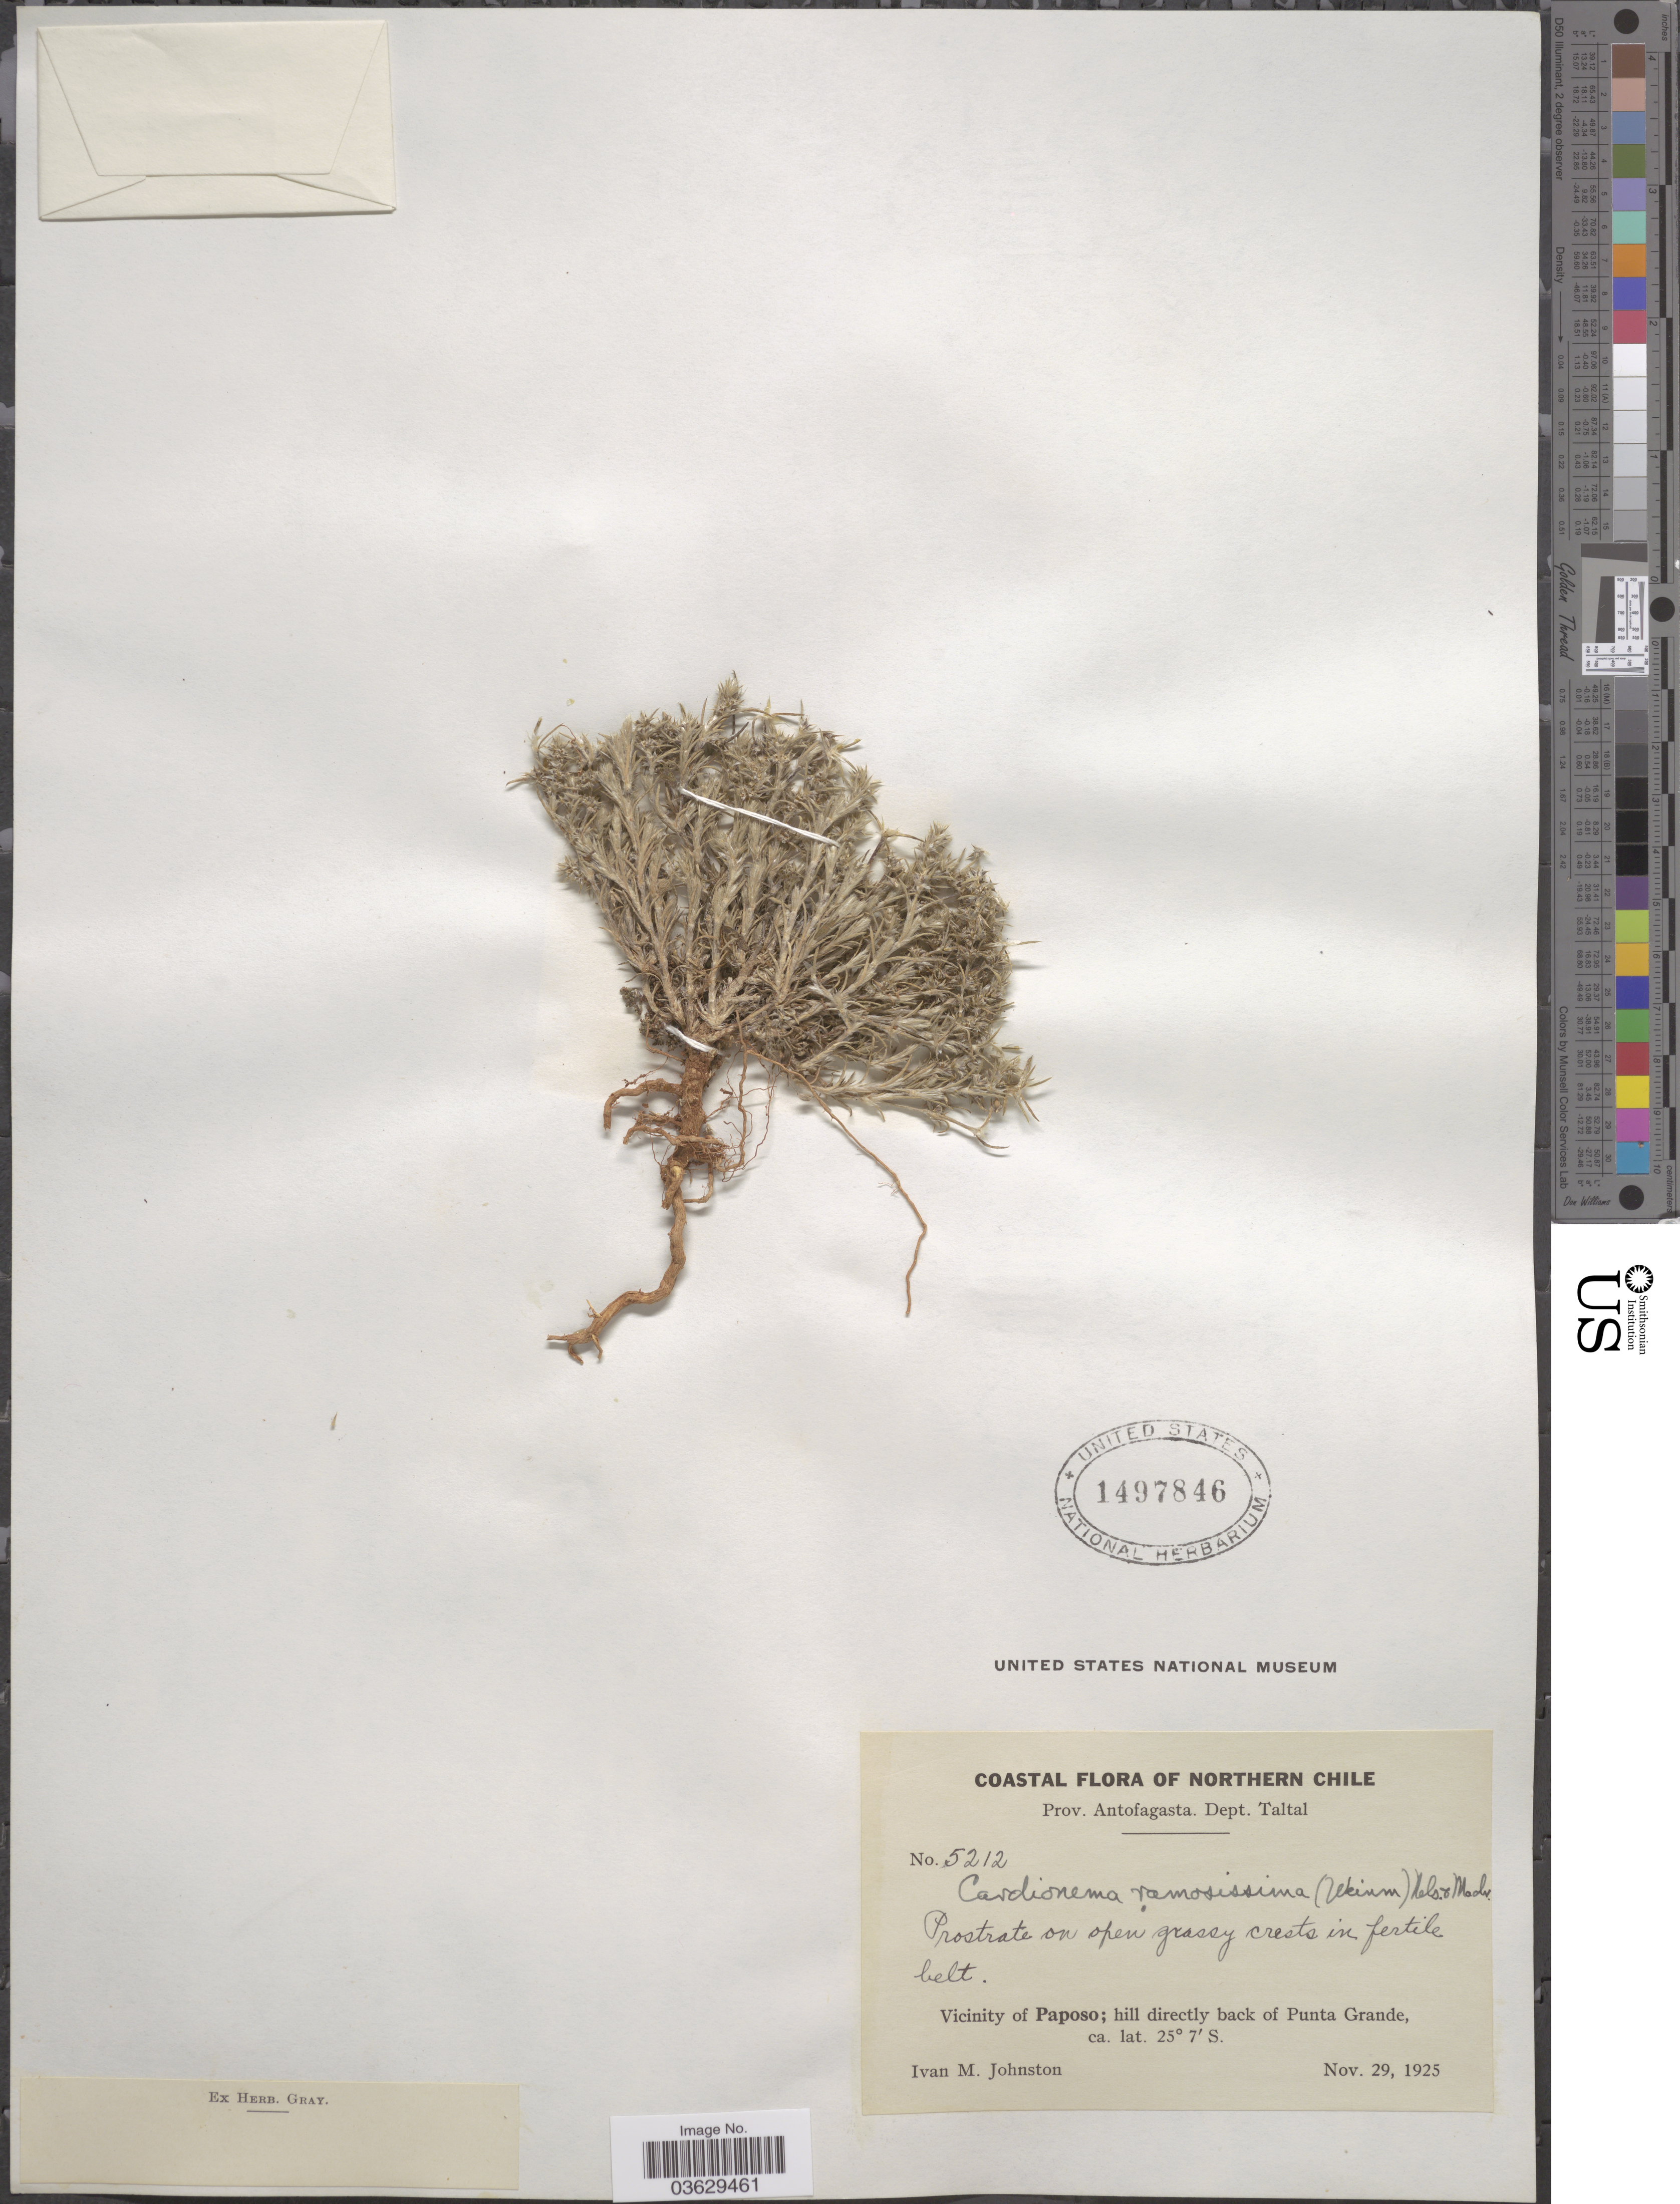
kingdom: Plantae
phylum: Tracheophyta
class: Magnoliopsida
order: Caryophyllales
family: Caryophyllaceae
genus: Cardionema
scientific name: Cardionema ramosissimum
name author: (Weinm.) A. Nelson & J.F. Macbr.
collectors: I.M. Johnston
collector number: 5212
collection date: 1925-11-29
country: Chile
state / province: Antofagasta (II)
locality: Coastal, Northern Chile. Dept. Taltal. Vicinity of Paposo; hill directly back of Punta Grande.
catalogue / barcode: US 1497846